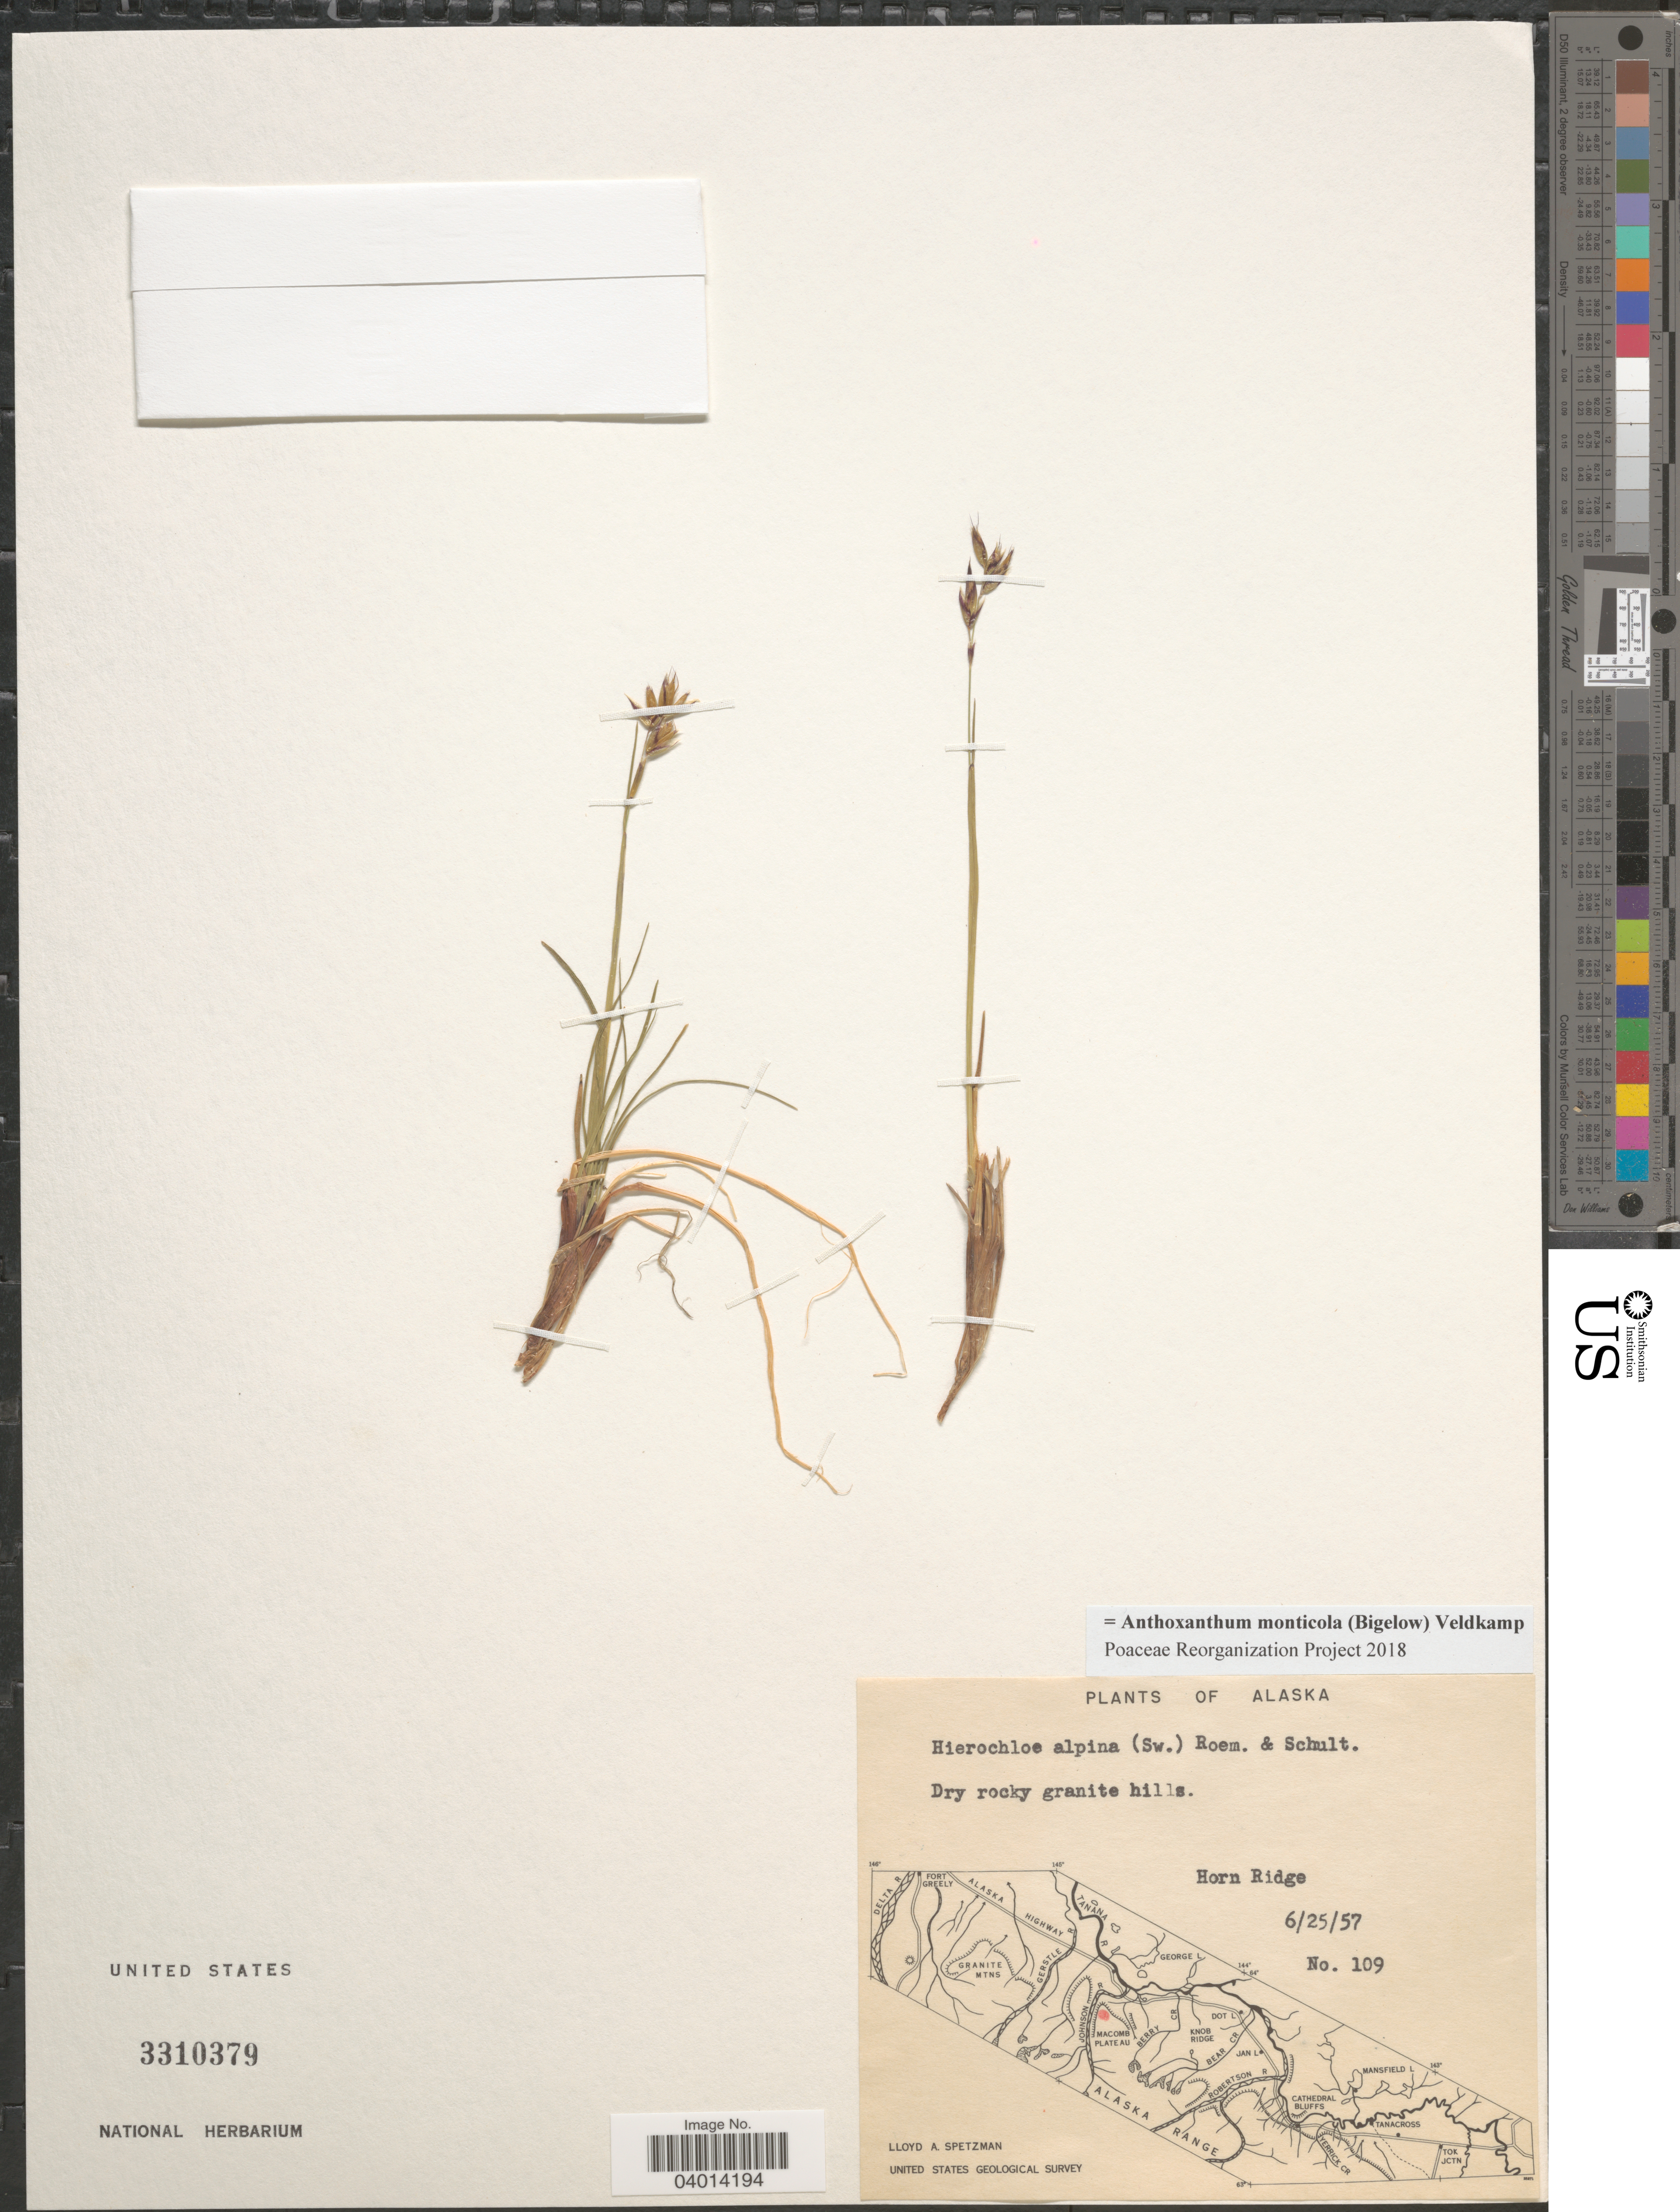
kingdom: Plantae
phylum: Tracheophyta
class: Liliopsida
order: Poales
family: Poaceae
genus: Anthoxanthum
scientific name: Anthoxanthum monticola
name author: (Bigelow) Veldkamp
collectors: L. Spetzman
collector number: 109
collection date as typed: Transcribed d/m/y: 25/6/57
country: United States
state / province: Alaska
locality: Horn Ridge.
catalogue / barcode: US 3310379